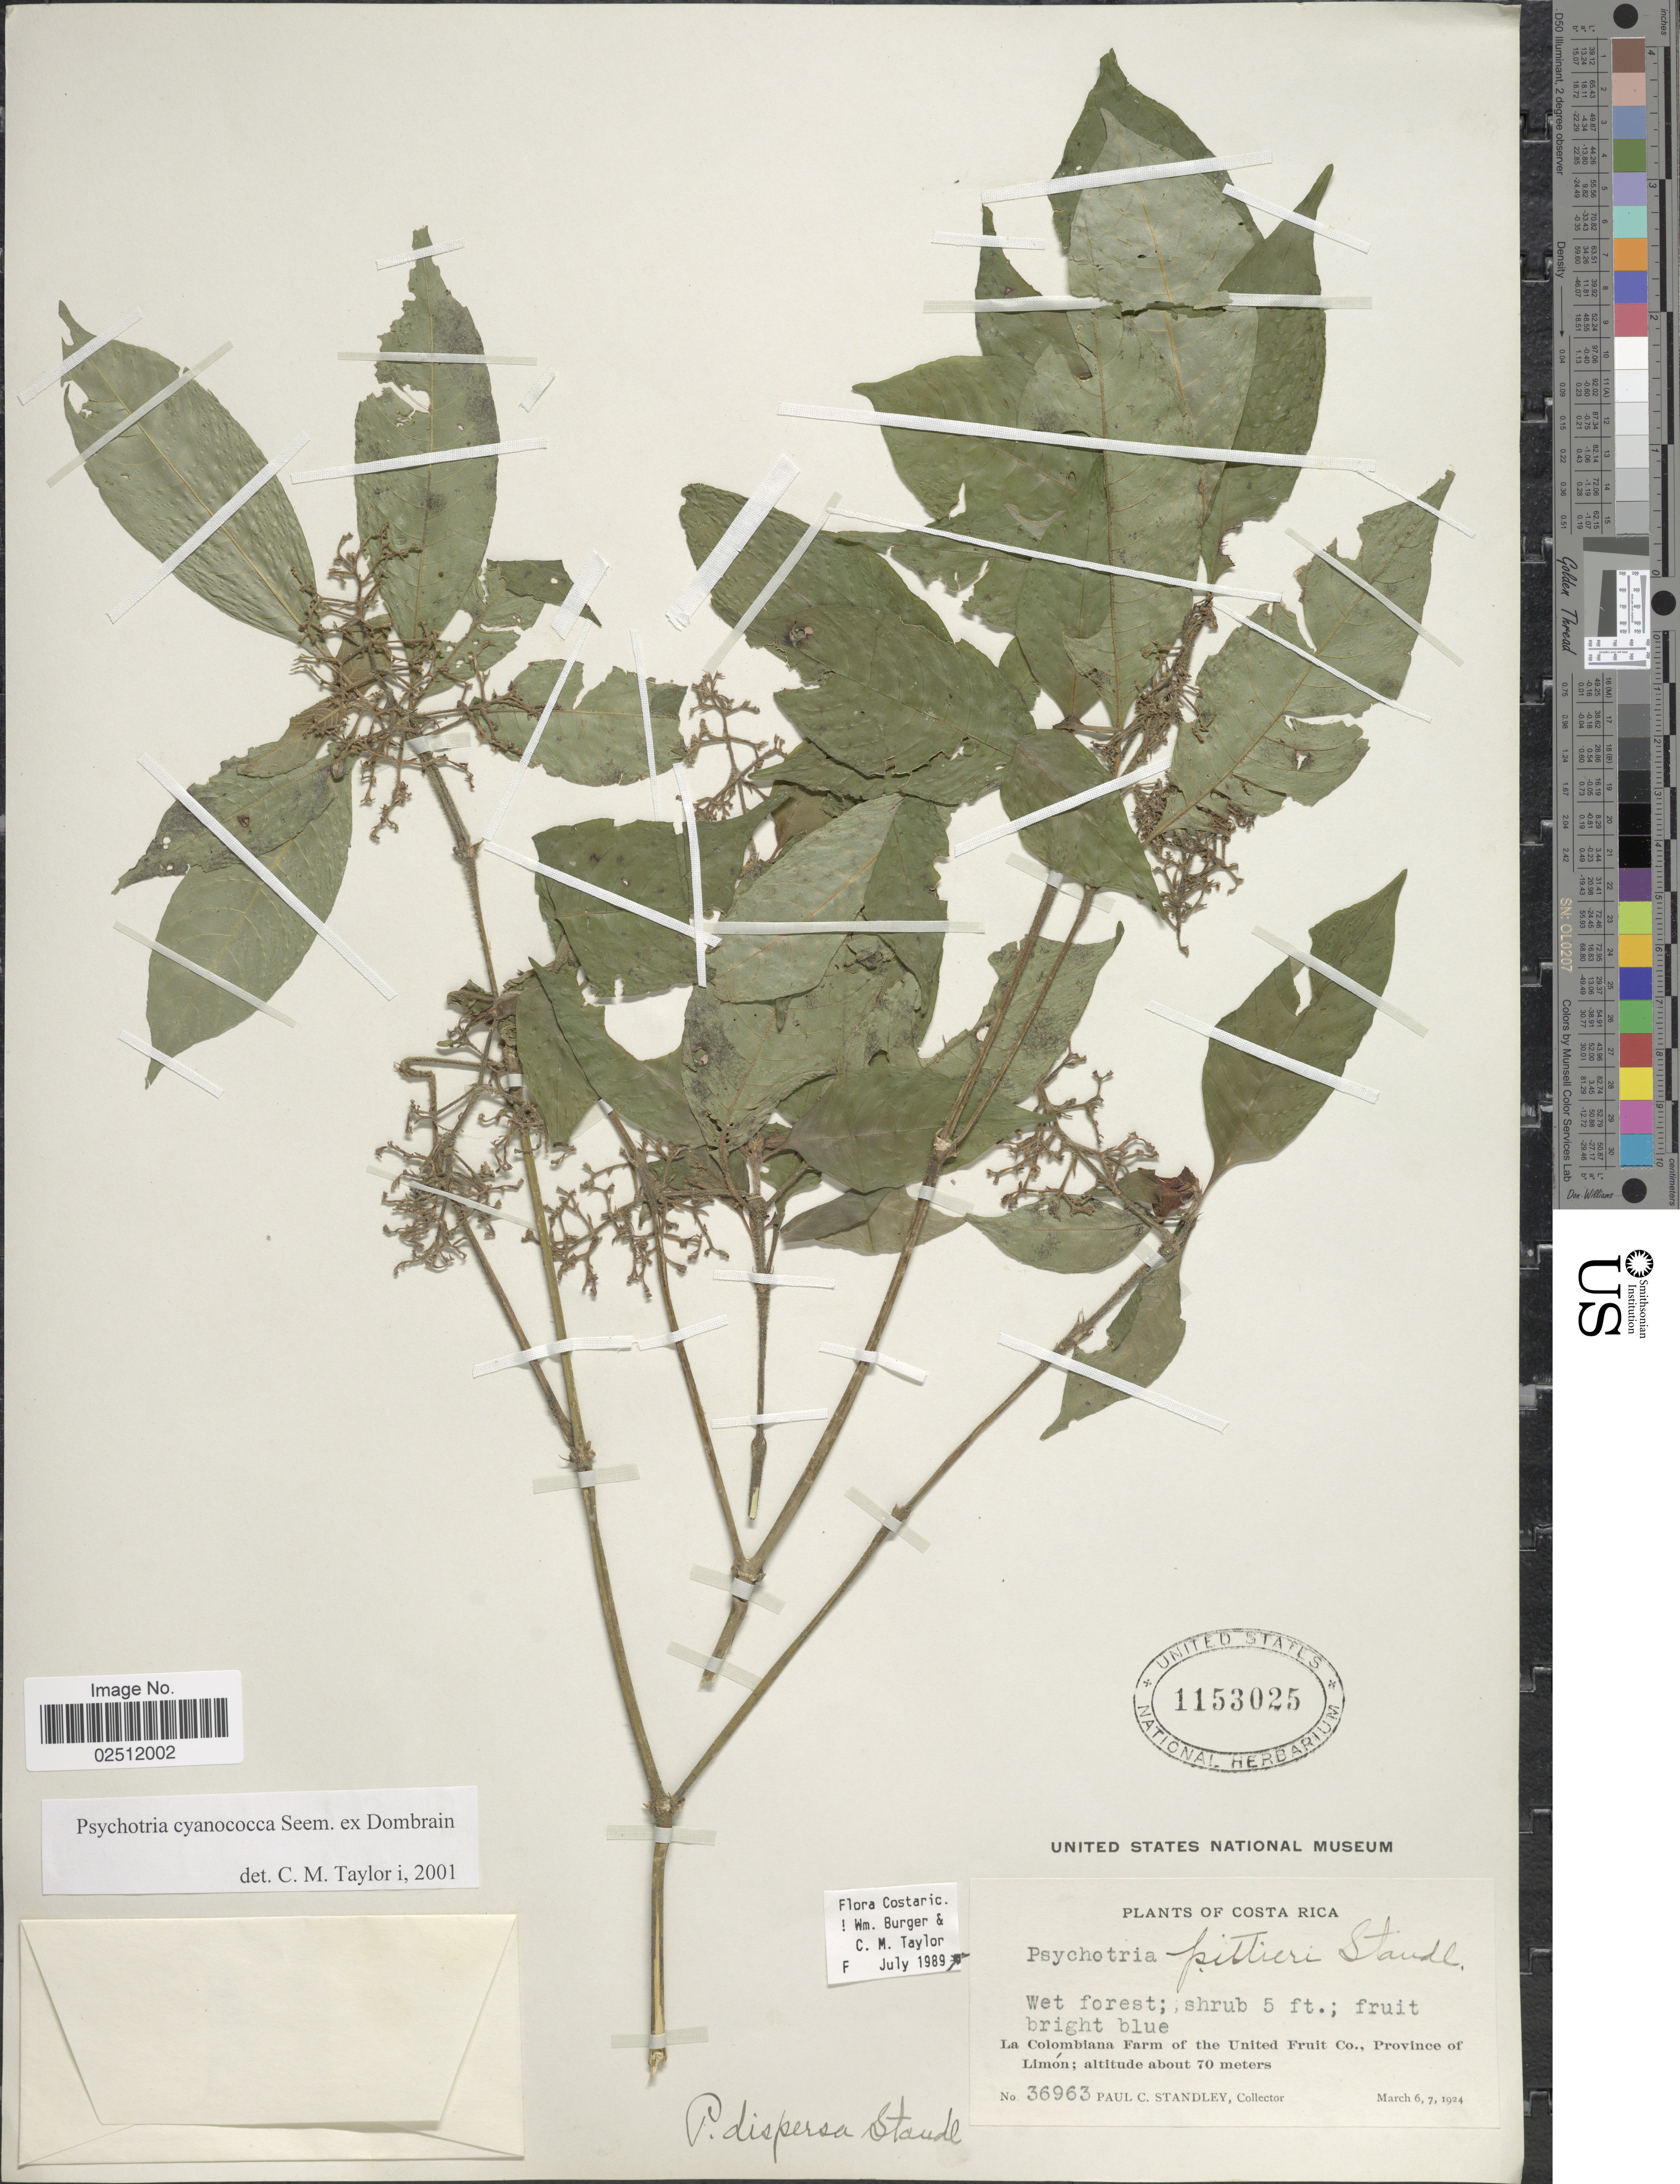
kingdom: Plantae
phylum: Tracheophyta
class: Magnoliopsida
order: Gentianales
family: Rubiaceae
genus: Psychotria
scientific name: Psychotria cyanococca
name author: Seem. ex Dombrain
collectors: P. C. Standley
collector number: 36963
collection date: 1924-03-06/1924-03-07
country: Costa Rica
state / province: Limón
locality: Wet forest; La Colombiana Farm of the United Fruit Co.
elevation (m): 70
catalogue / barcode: US 1153025